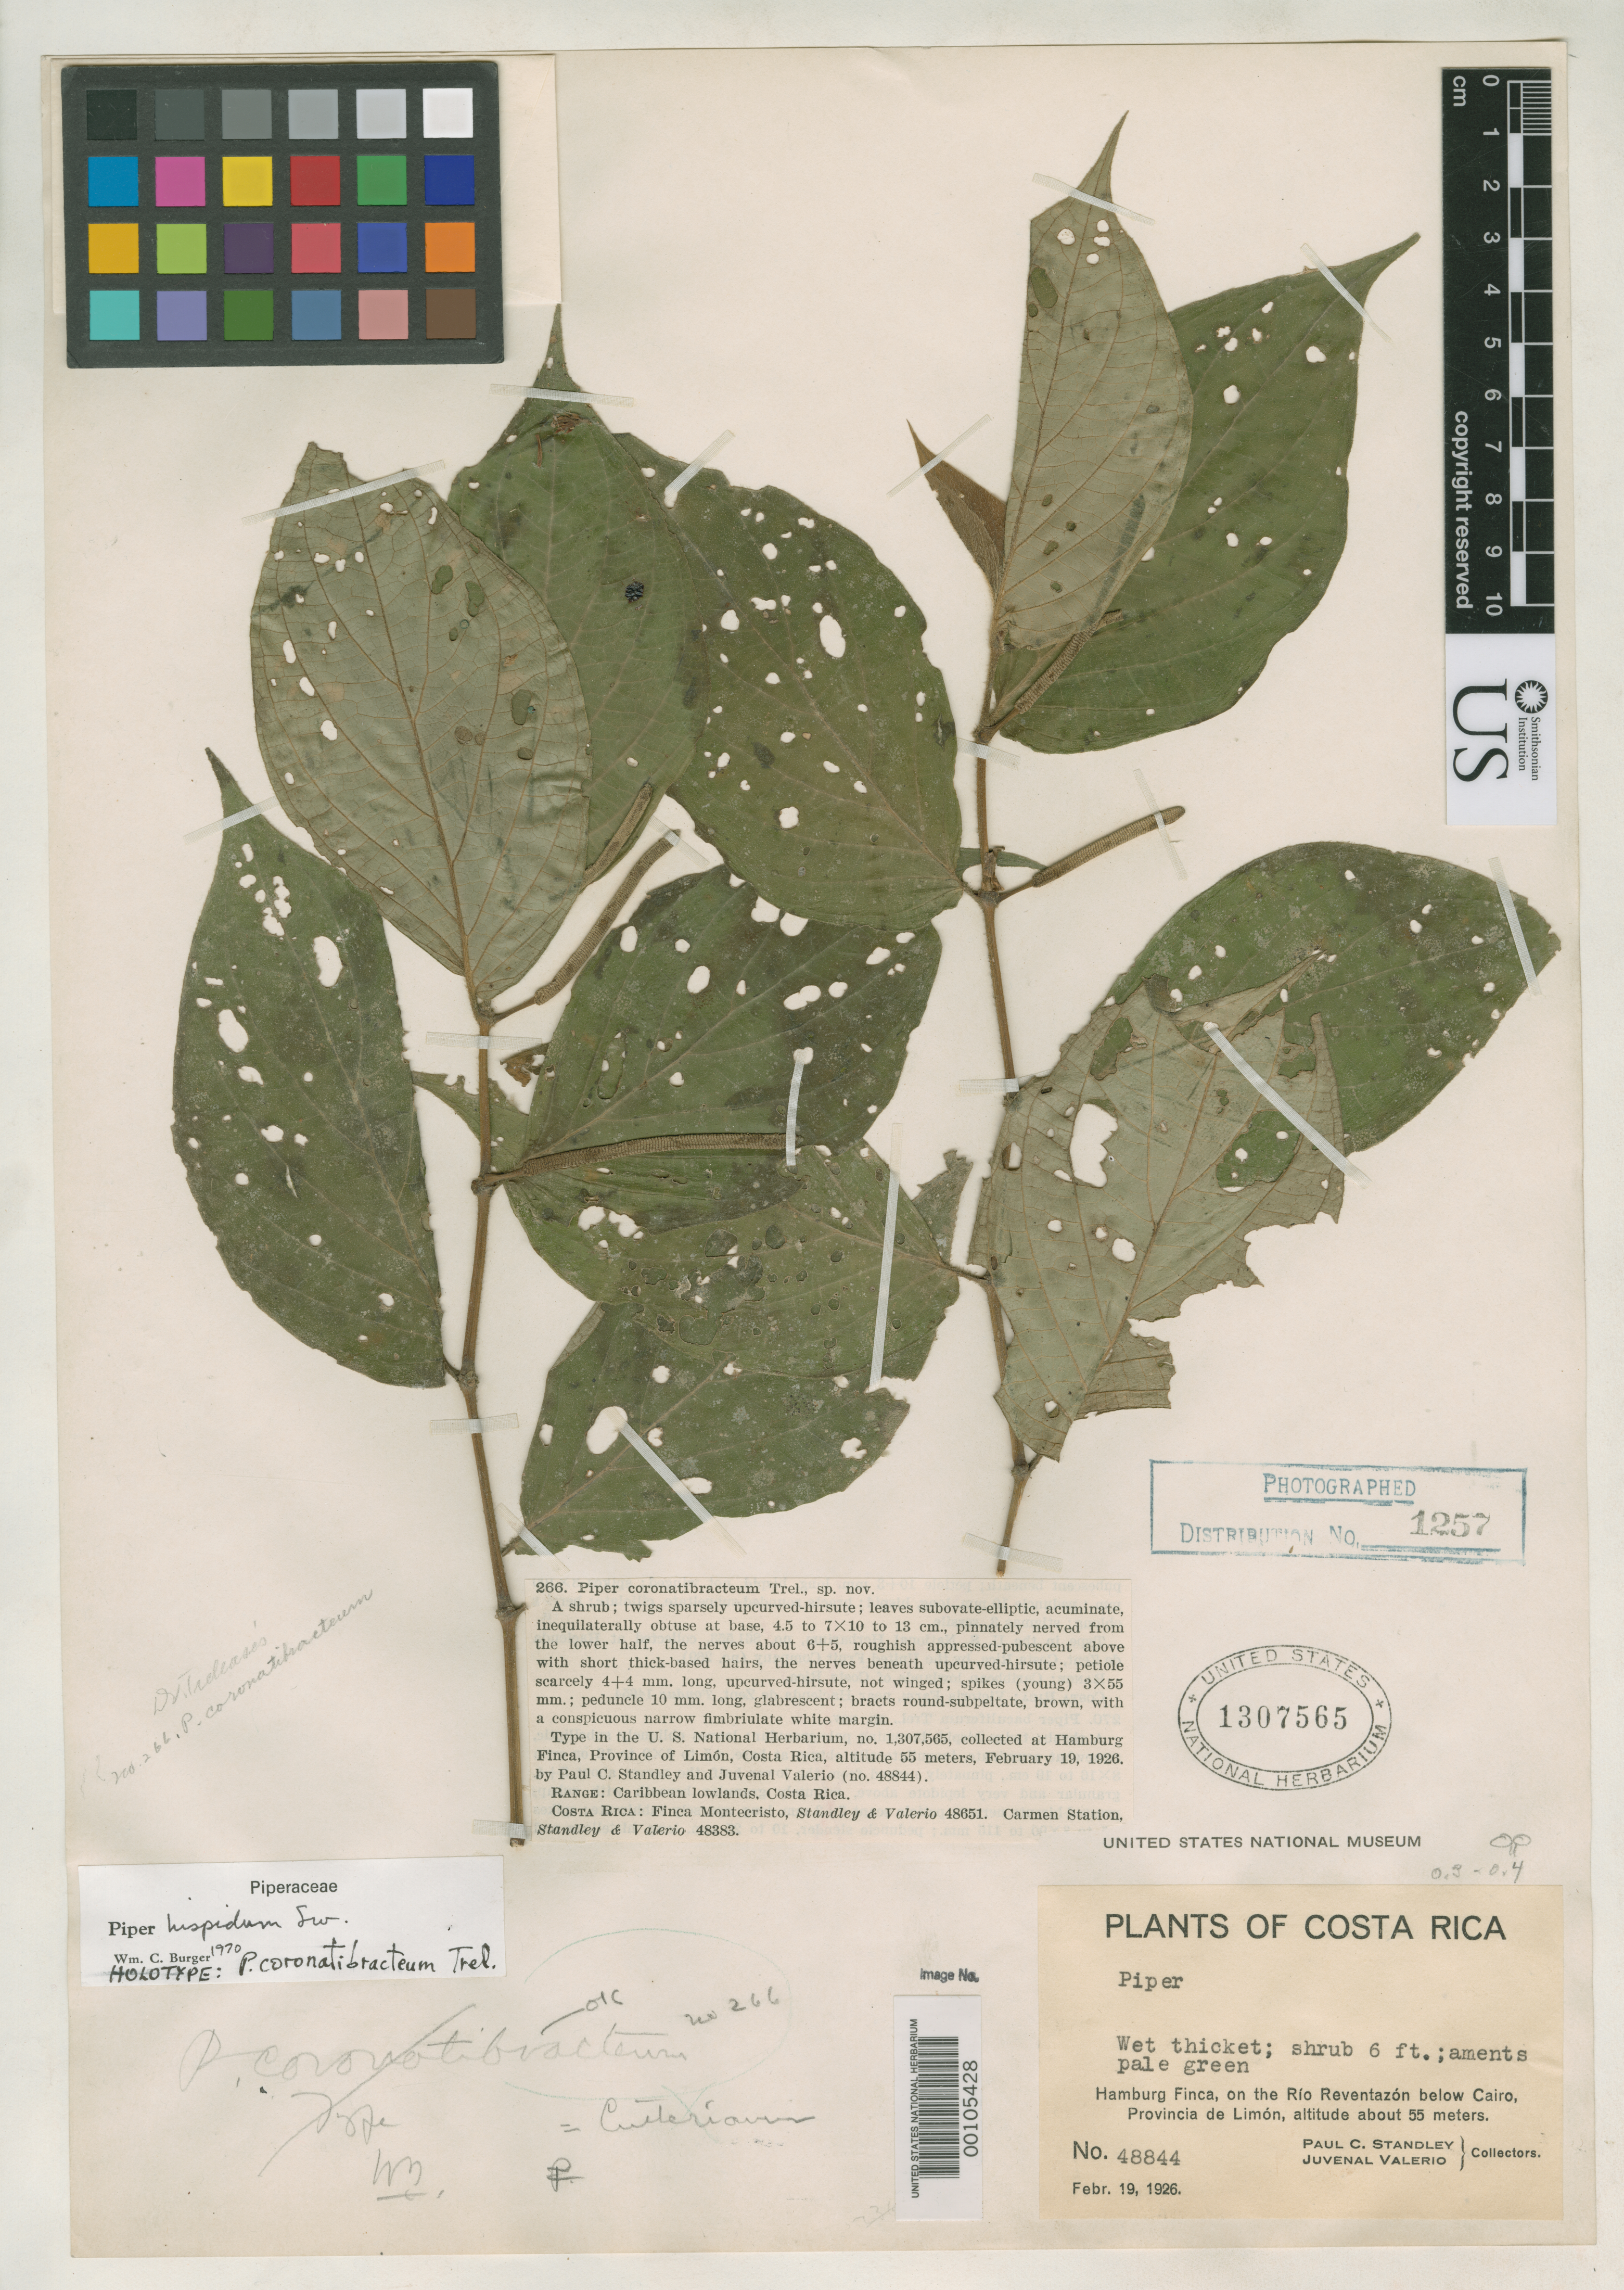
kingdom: Plantae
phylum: Tracheophyta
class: Magnoliopsida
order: Piperales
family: Piperaceae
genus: Piper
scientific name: Piper coronatibracteum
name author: Trel.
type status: Holotype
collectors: P. C. Standley & J. Valerio R.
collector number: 48844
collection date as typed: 19 Feb 1926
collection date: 1926-02-19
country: Costa Rica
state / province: Limón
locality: Hamburg Finca, Rio Reventazon below Cairo.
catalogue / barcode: US 1307565